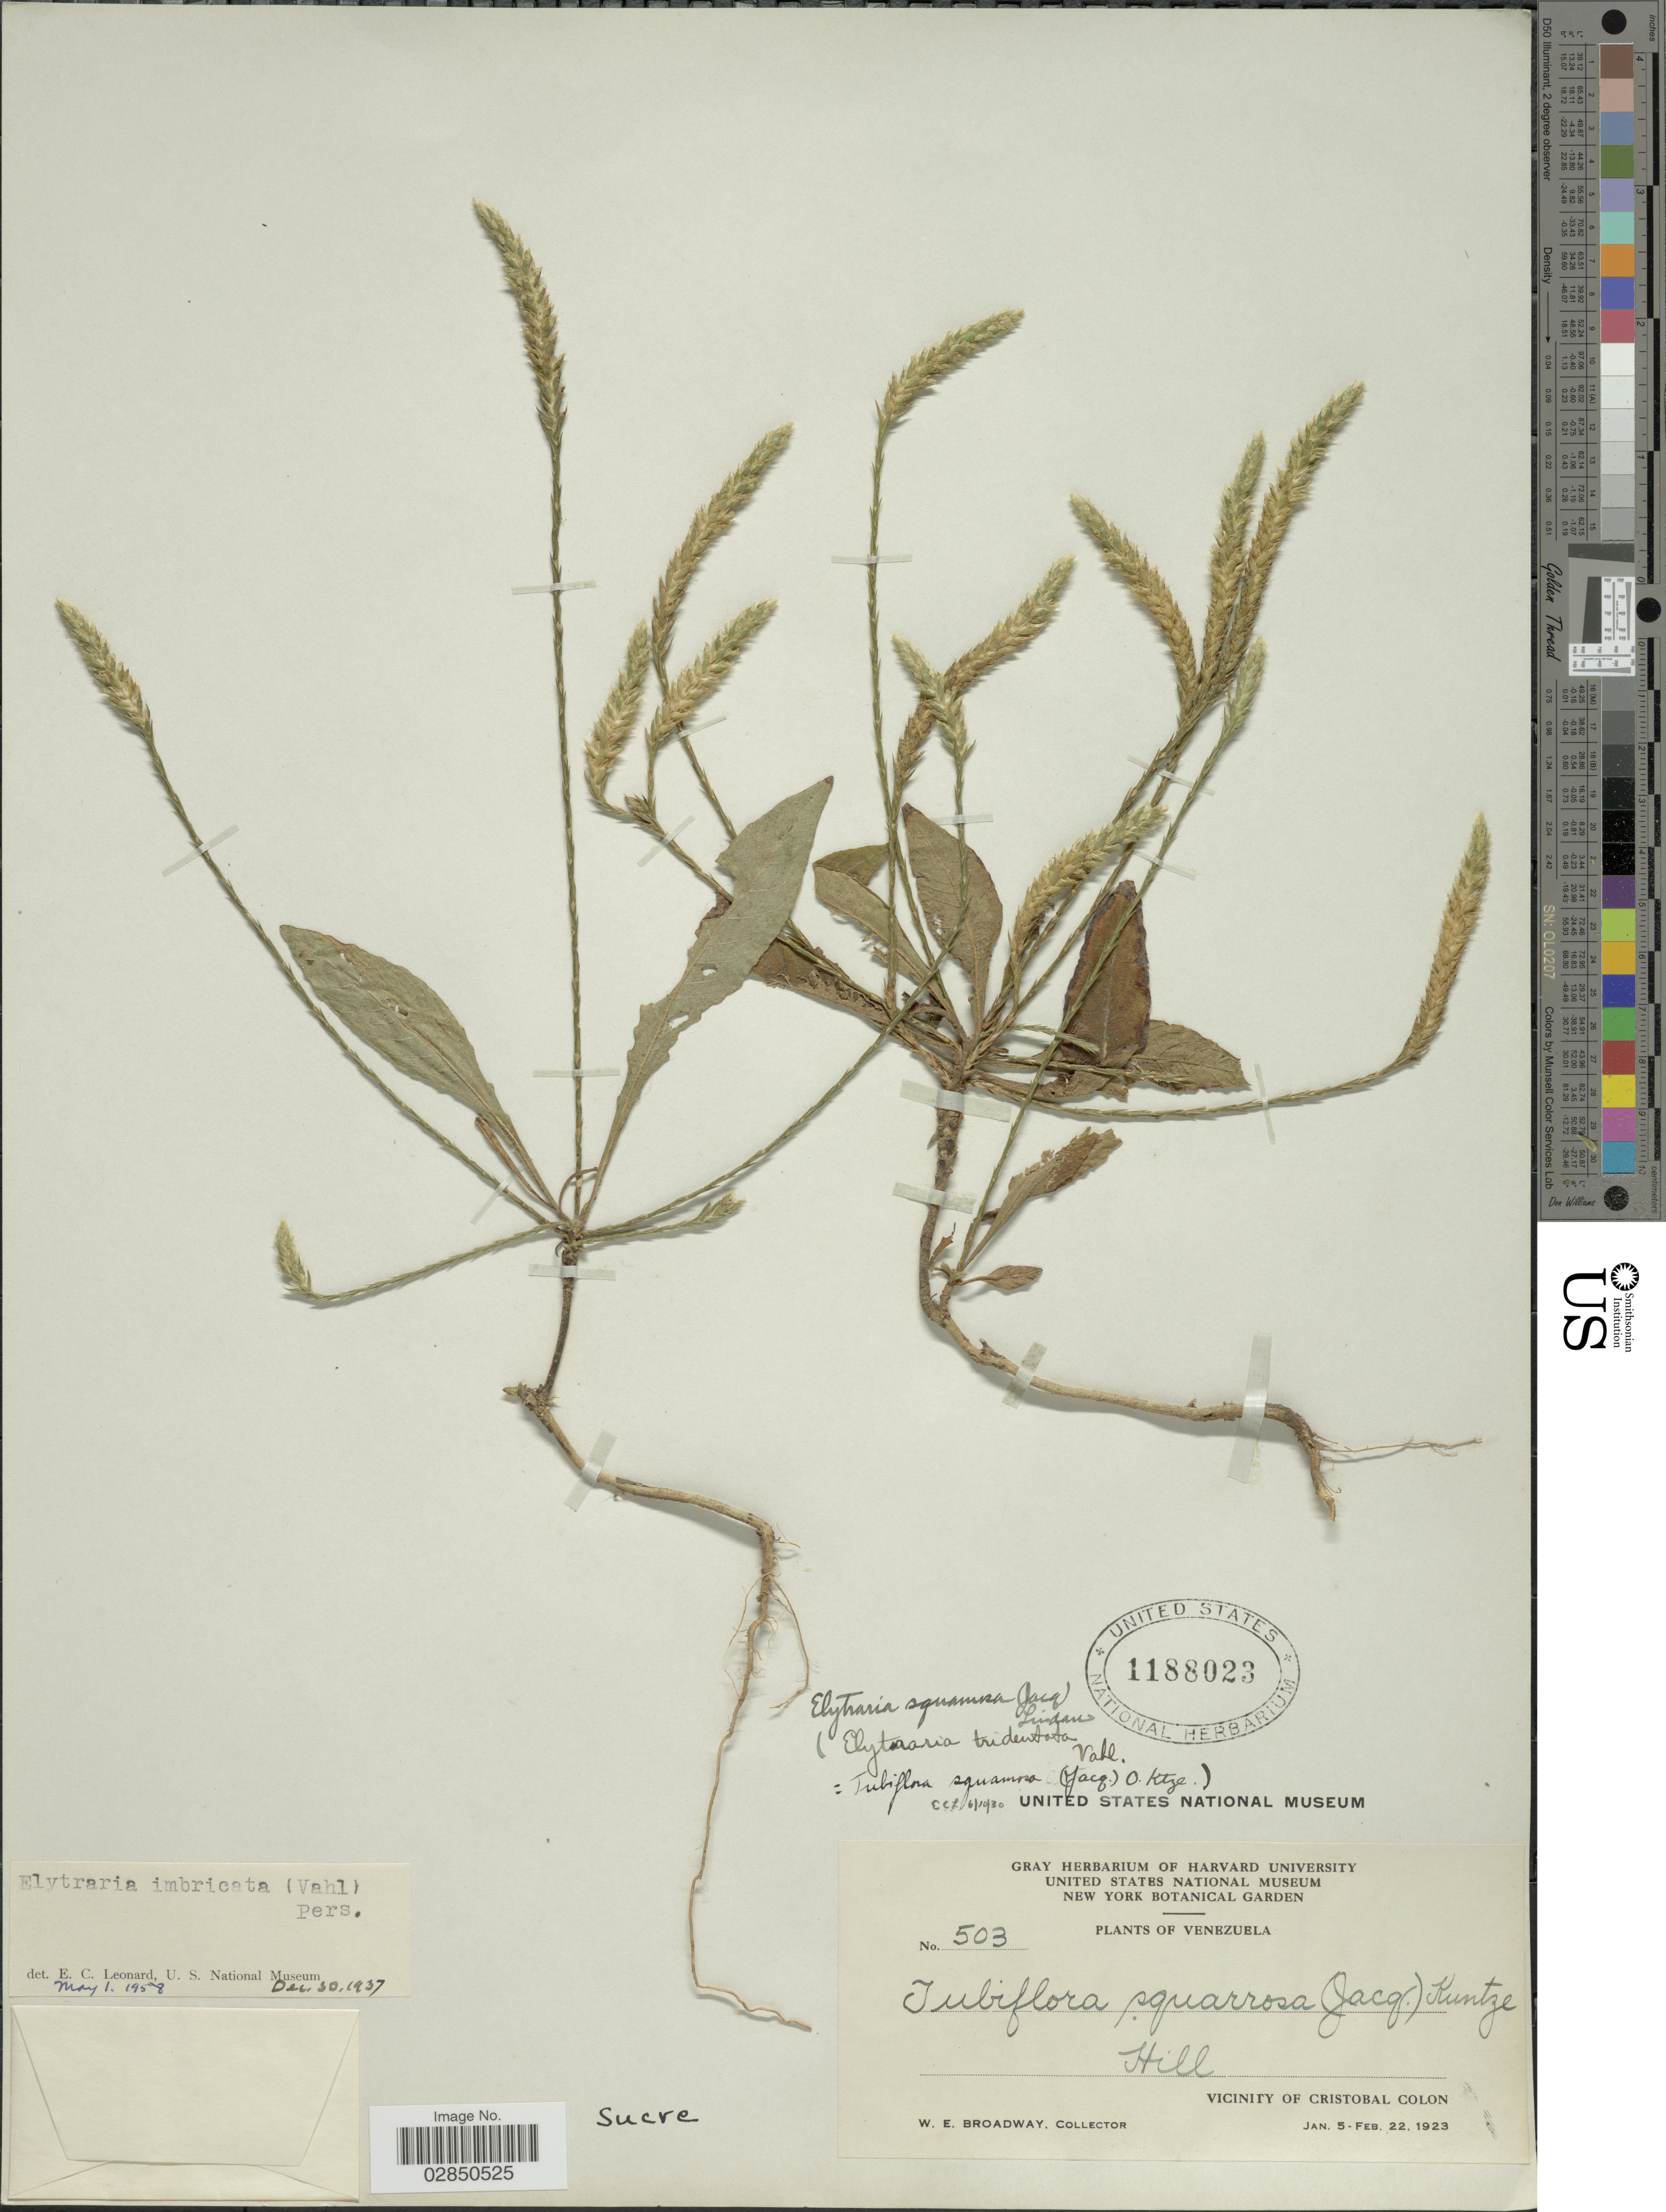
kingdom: Plantae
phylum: Tracheophyta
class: Magnoliopsida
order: Lamiales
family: Acanthaceae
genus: Elytraria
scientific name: Elytraria imbricata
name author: (Vahl) Pers.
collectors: W. E. Broadway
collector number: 503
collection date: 1923-01-05/1923-02-22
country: Venezuela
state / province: Sucre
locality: Vicinity of Cristobal Colon. Hill.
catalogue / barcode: US 1188023